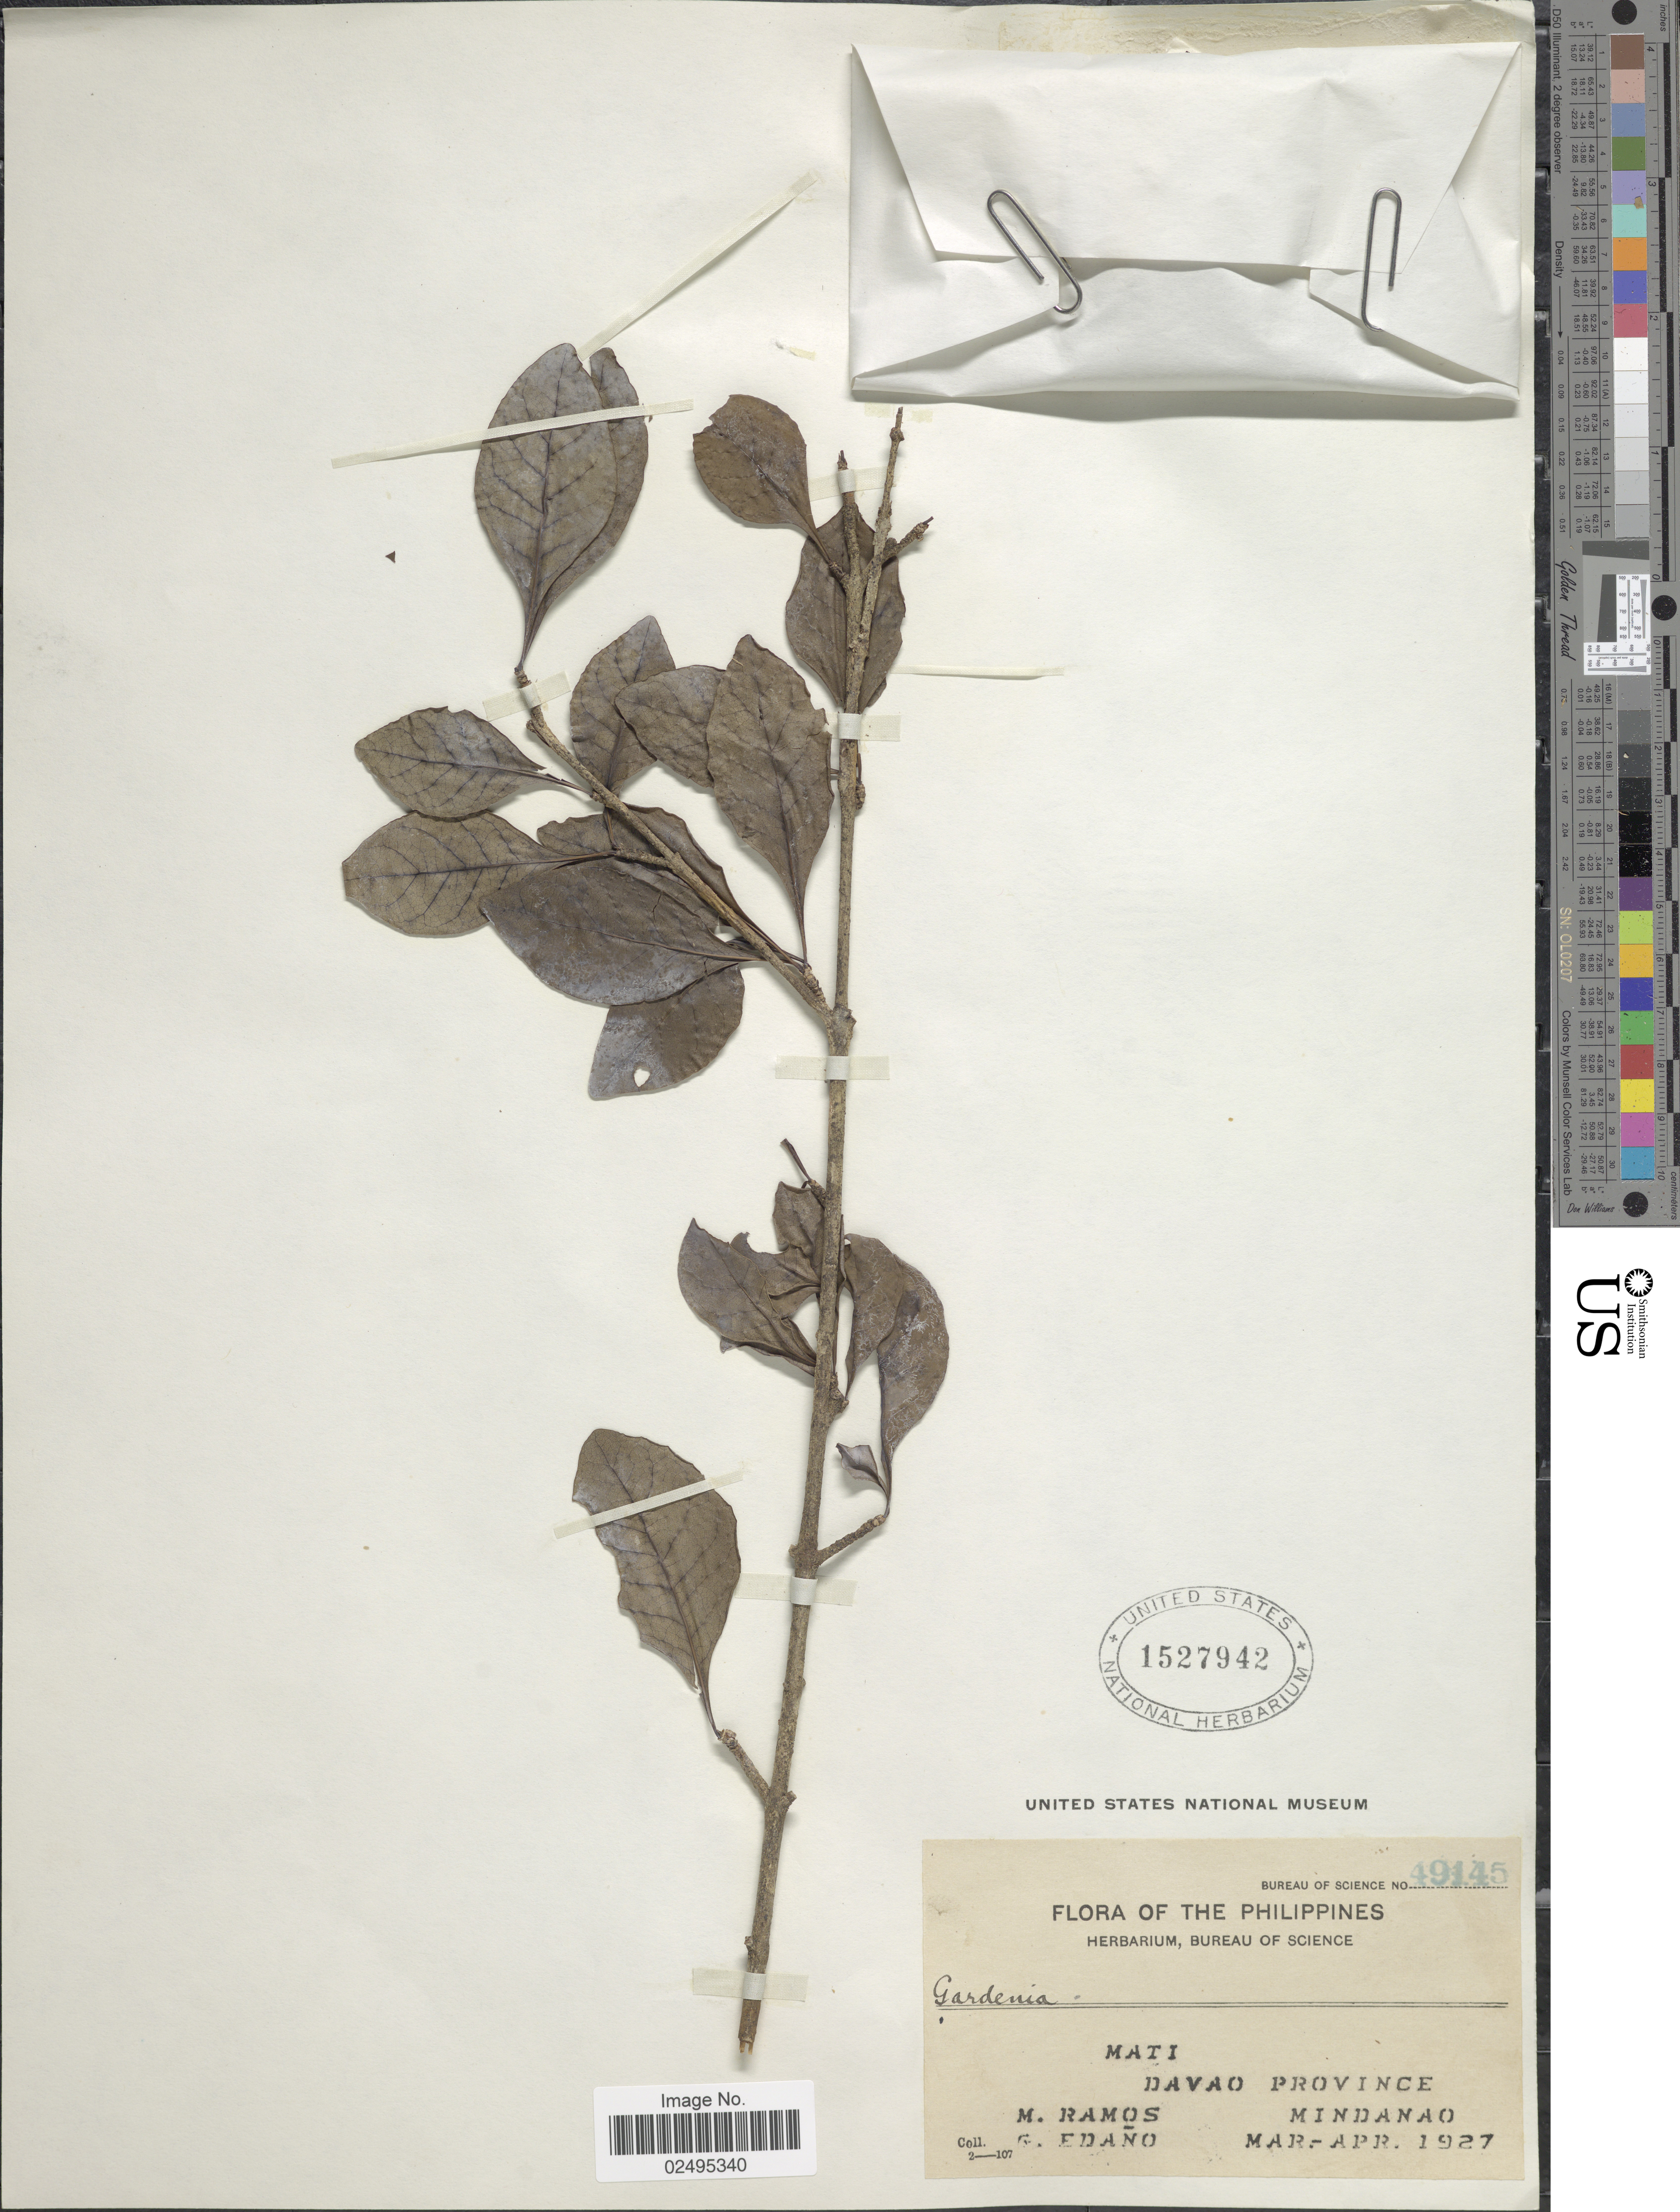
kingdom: Plantae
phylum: Tracheophyta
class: Magnoliopsida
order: Gentianales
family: Rubiaceae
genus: Randia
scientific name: Randia sp.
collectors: M. Ramos & G. Edaño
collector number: Bureau of Science 49145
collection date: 1927-03/1927-04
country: Philippines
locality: Mati, Davao Province, Mindanao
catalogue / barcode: US 1527942